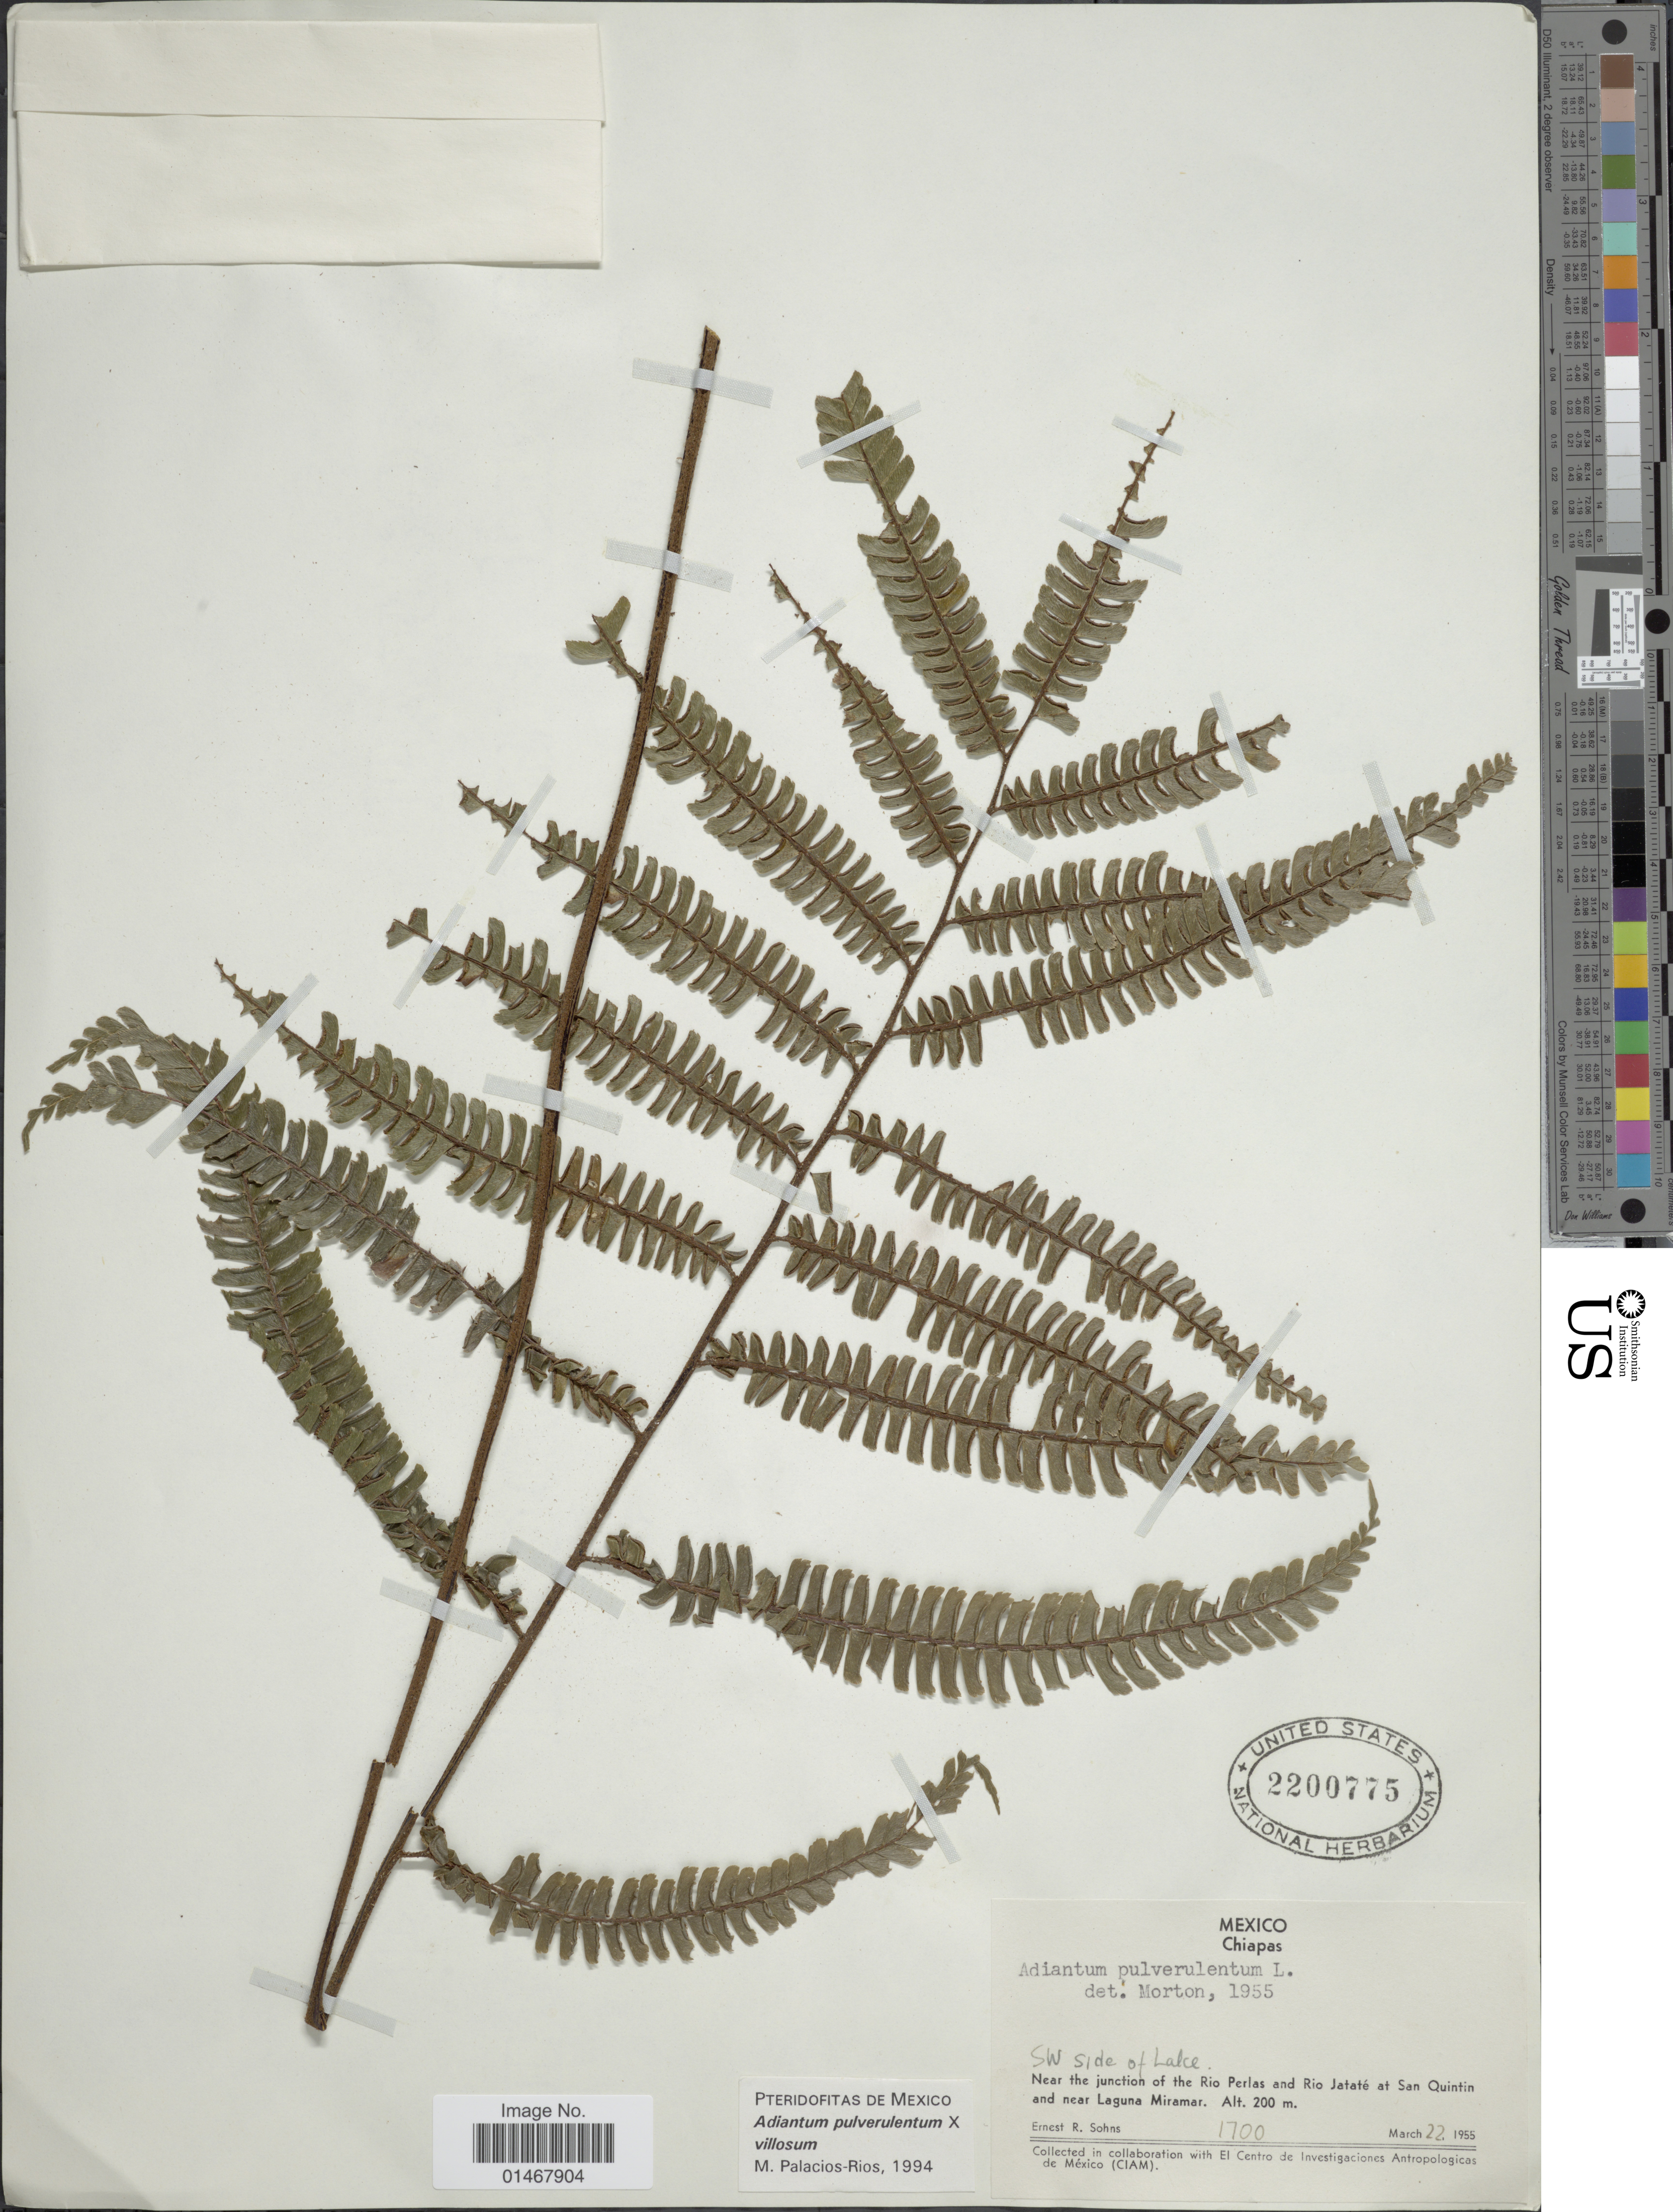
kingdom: Plantae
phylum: Tracheophyta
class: Polypodiopsida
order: Polypodiales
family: Pteridaceae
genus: Adiantum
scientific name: Adiantum pulverulentum x A. villosum L.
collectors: E. R. Sohns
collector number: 1700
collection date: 1955-03-22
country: Mexico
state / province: Chiapas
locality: SW side of Lake, Near the junction of the Rio Perlas and Rio Jataté at San Quitin and near Laguna Miramar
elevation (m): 200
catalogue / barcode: US 2200775